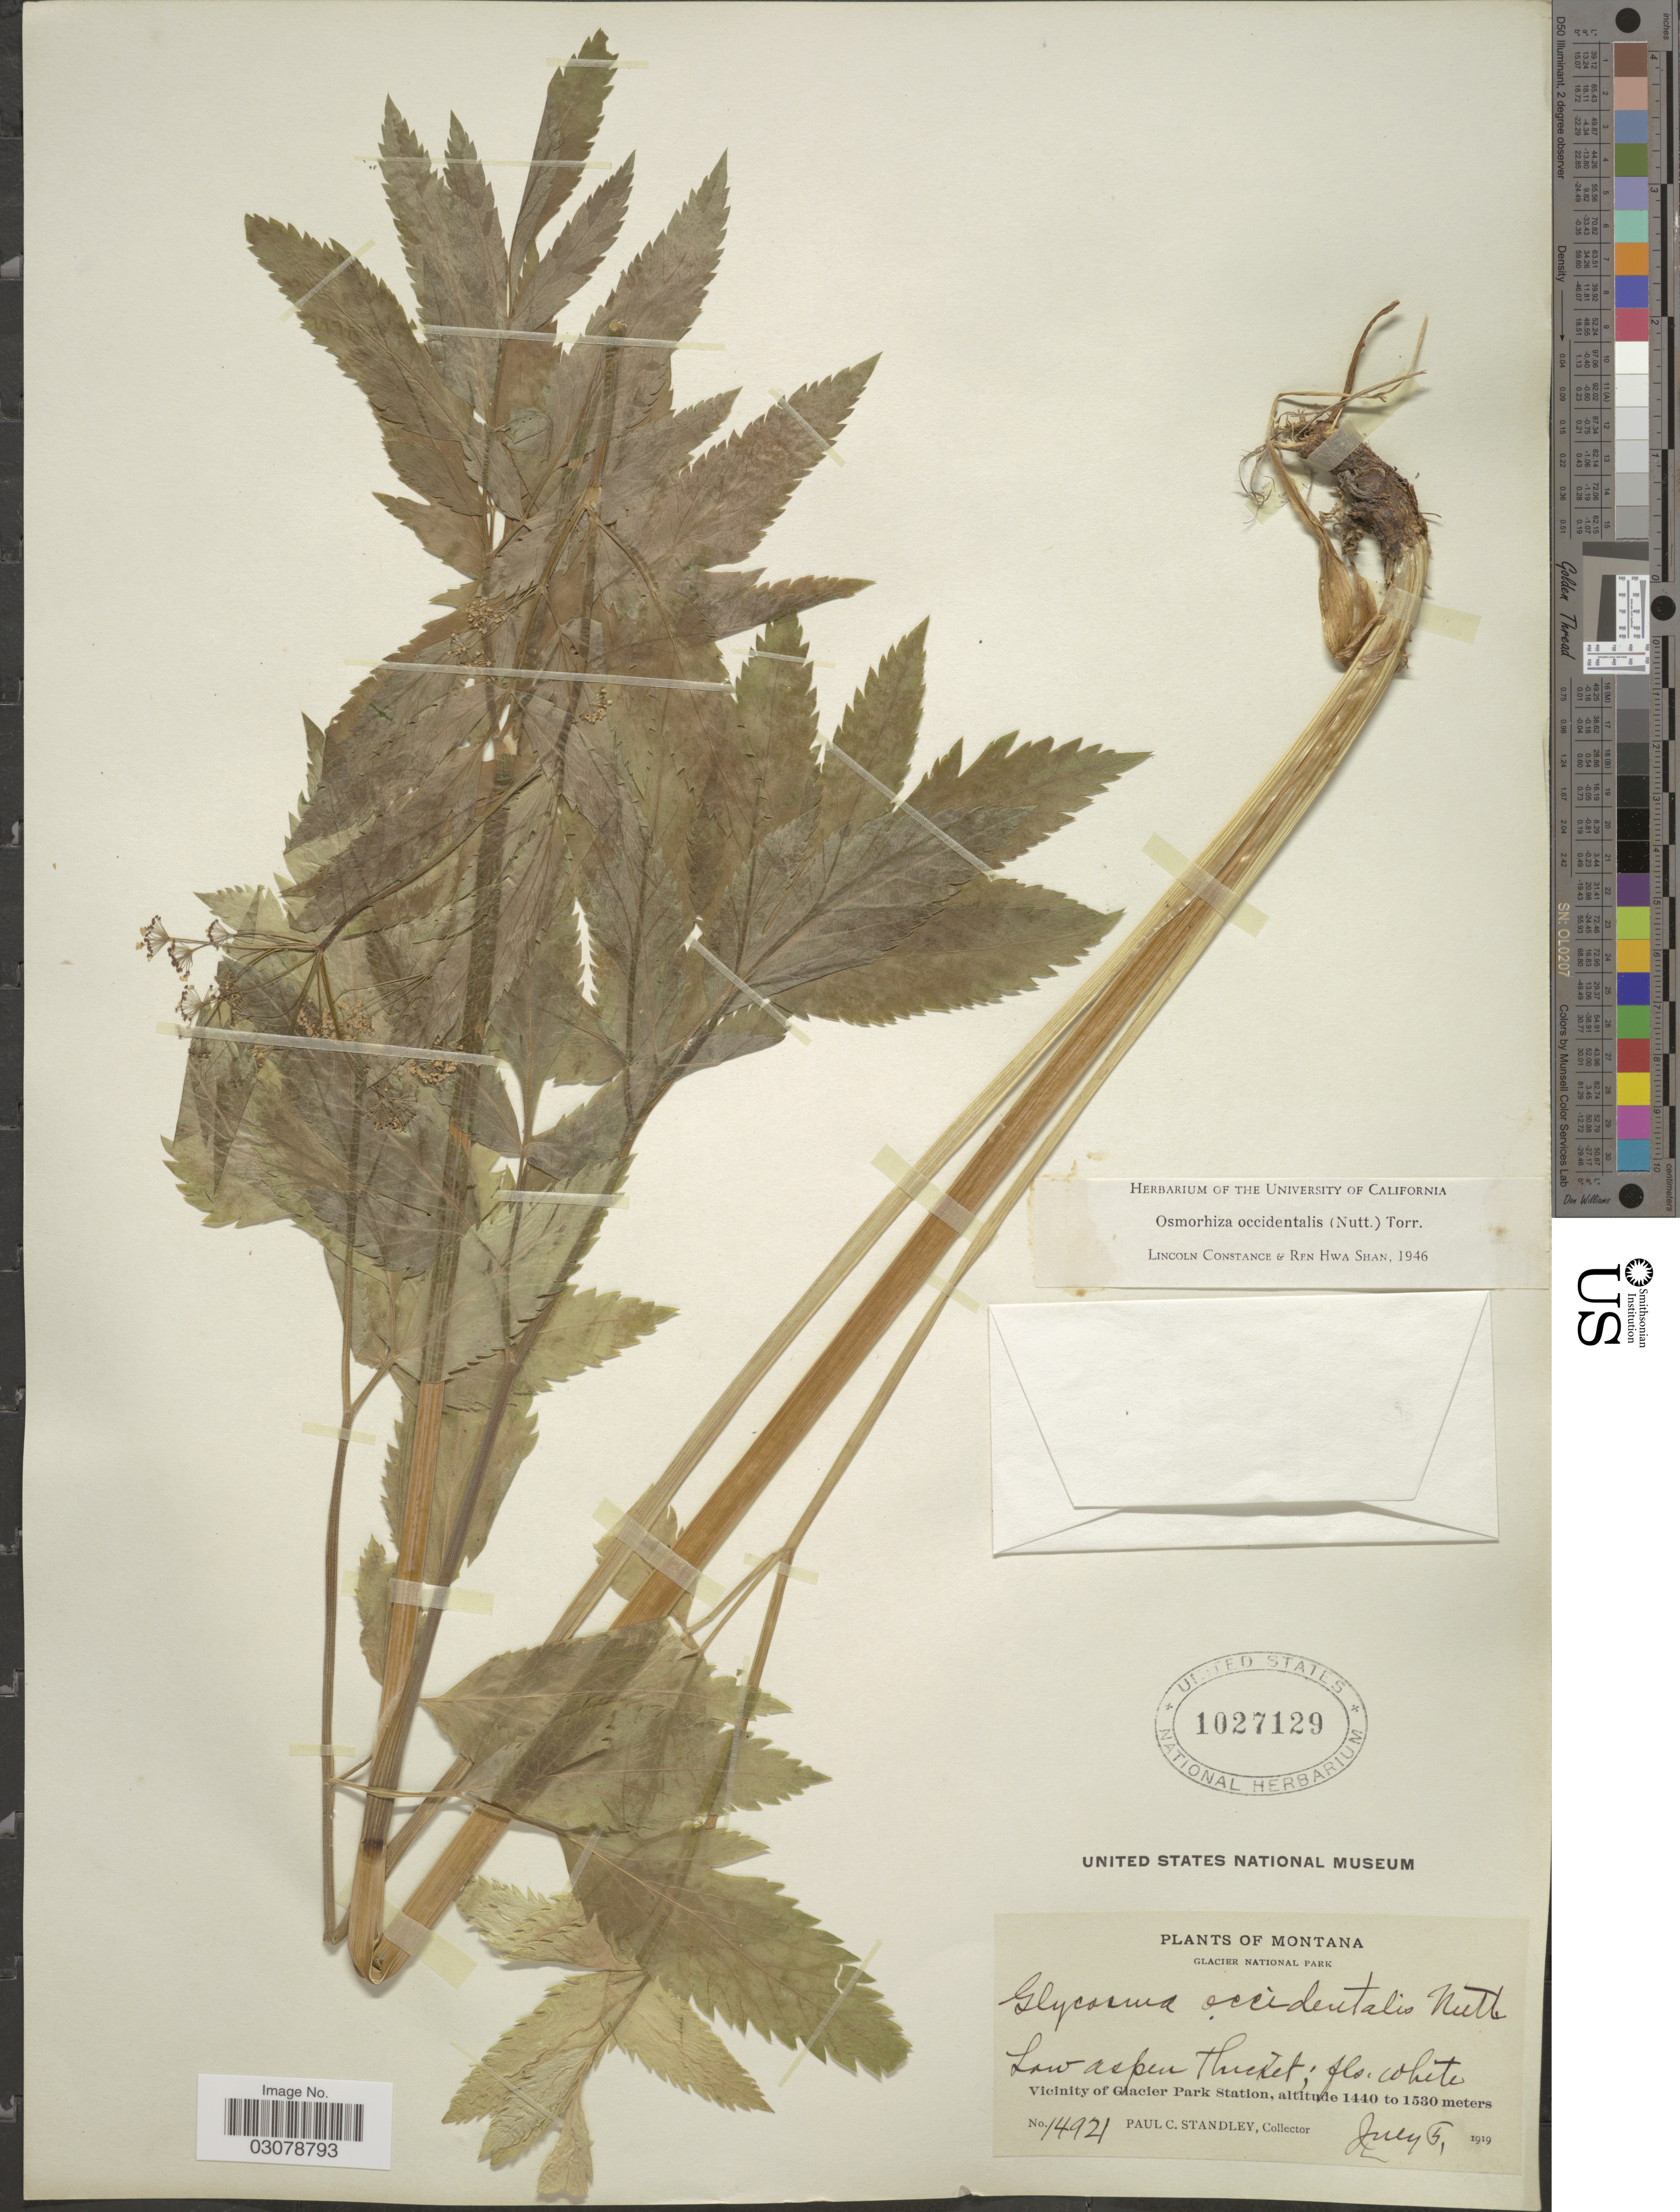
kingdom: Plantae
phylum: Tracheophyta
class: Magnoliopsida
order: Apiales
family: Apiaceae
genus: Osmorhiza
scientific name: Osmorhiza occidentalis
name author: (Nutt.) Torr.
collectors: P. C. Standley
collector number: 14921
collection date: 1919-07-05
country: United States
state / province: Montana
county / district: Glacier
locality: Glacier National Park, Vicinity of Glacier Park Station.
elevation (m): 1440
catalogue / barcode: US 1027129